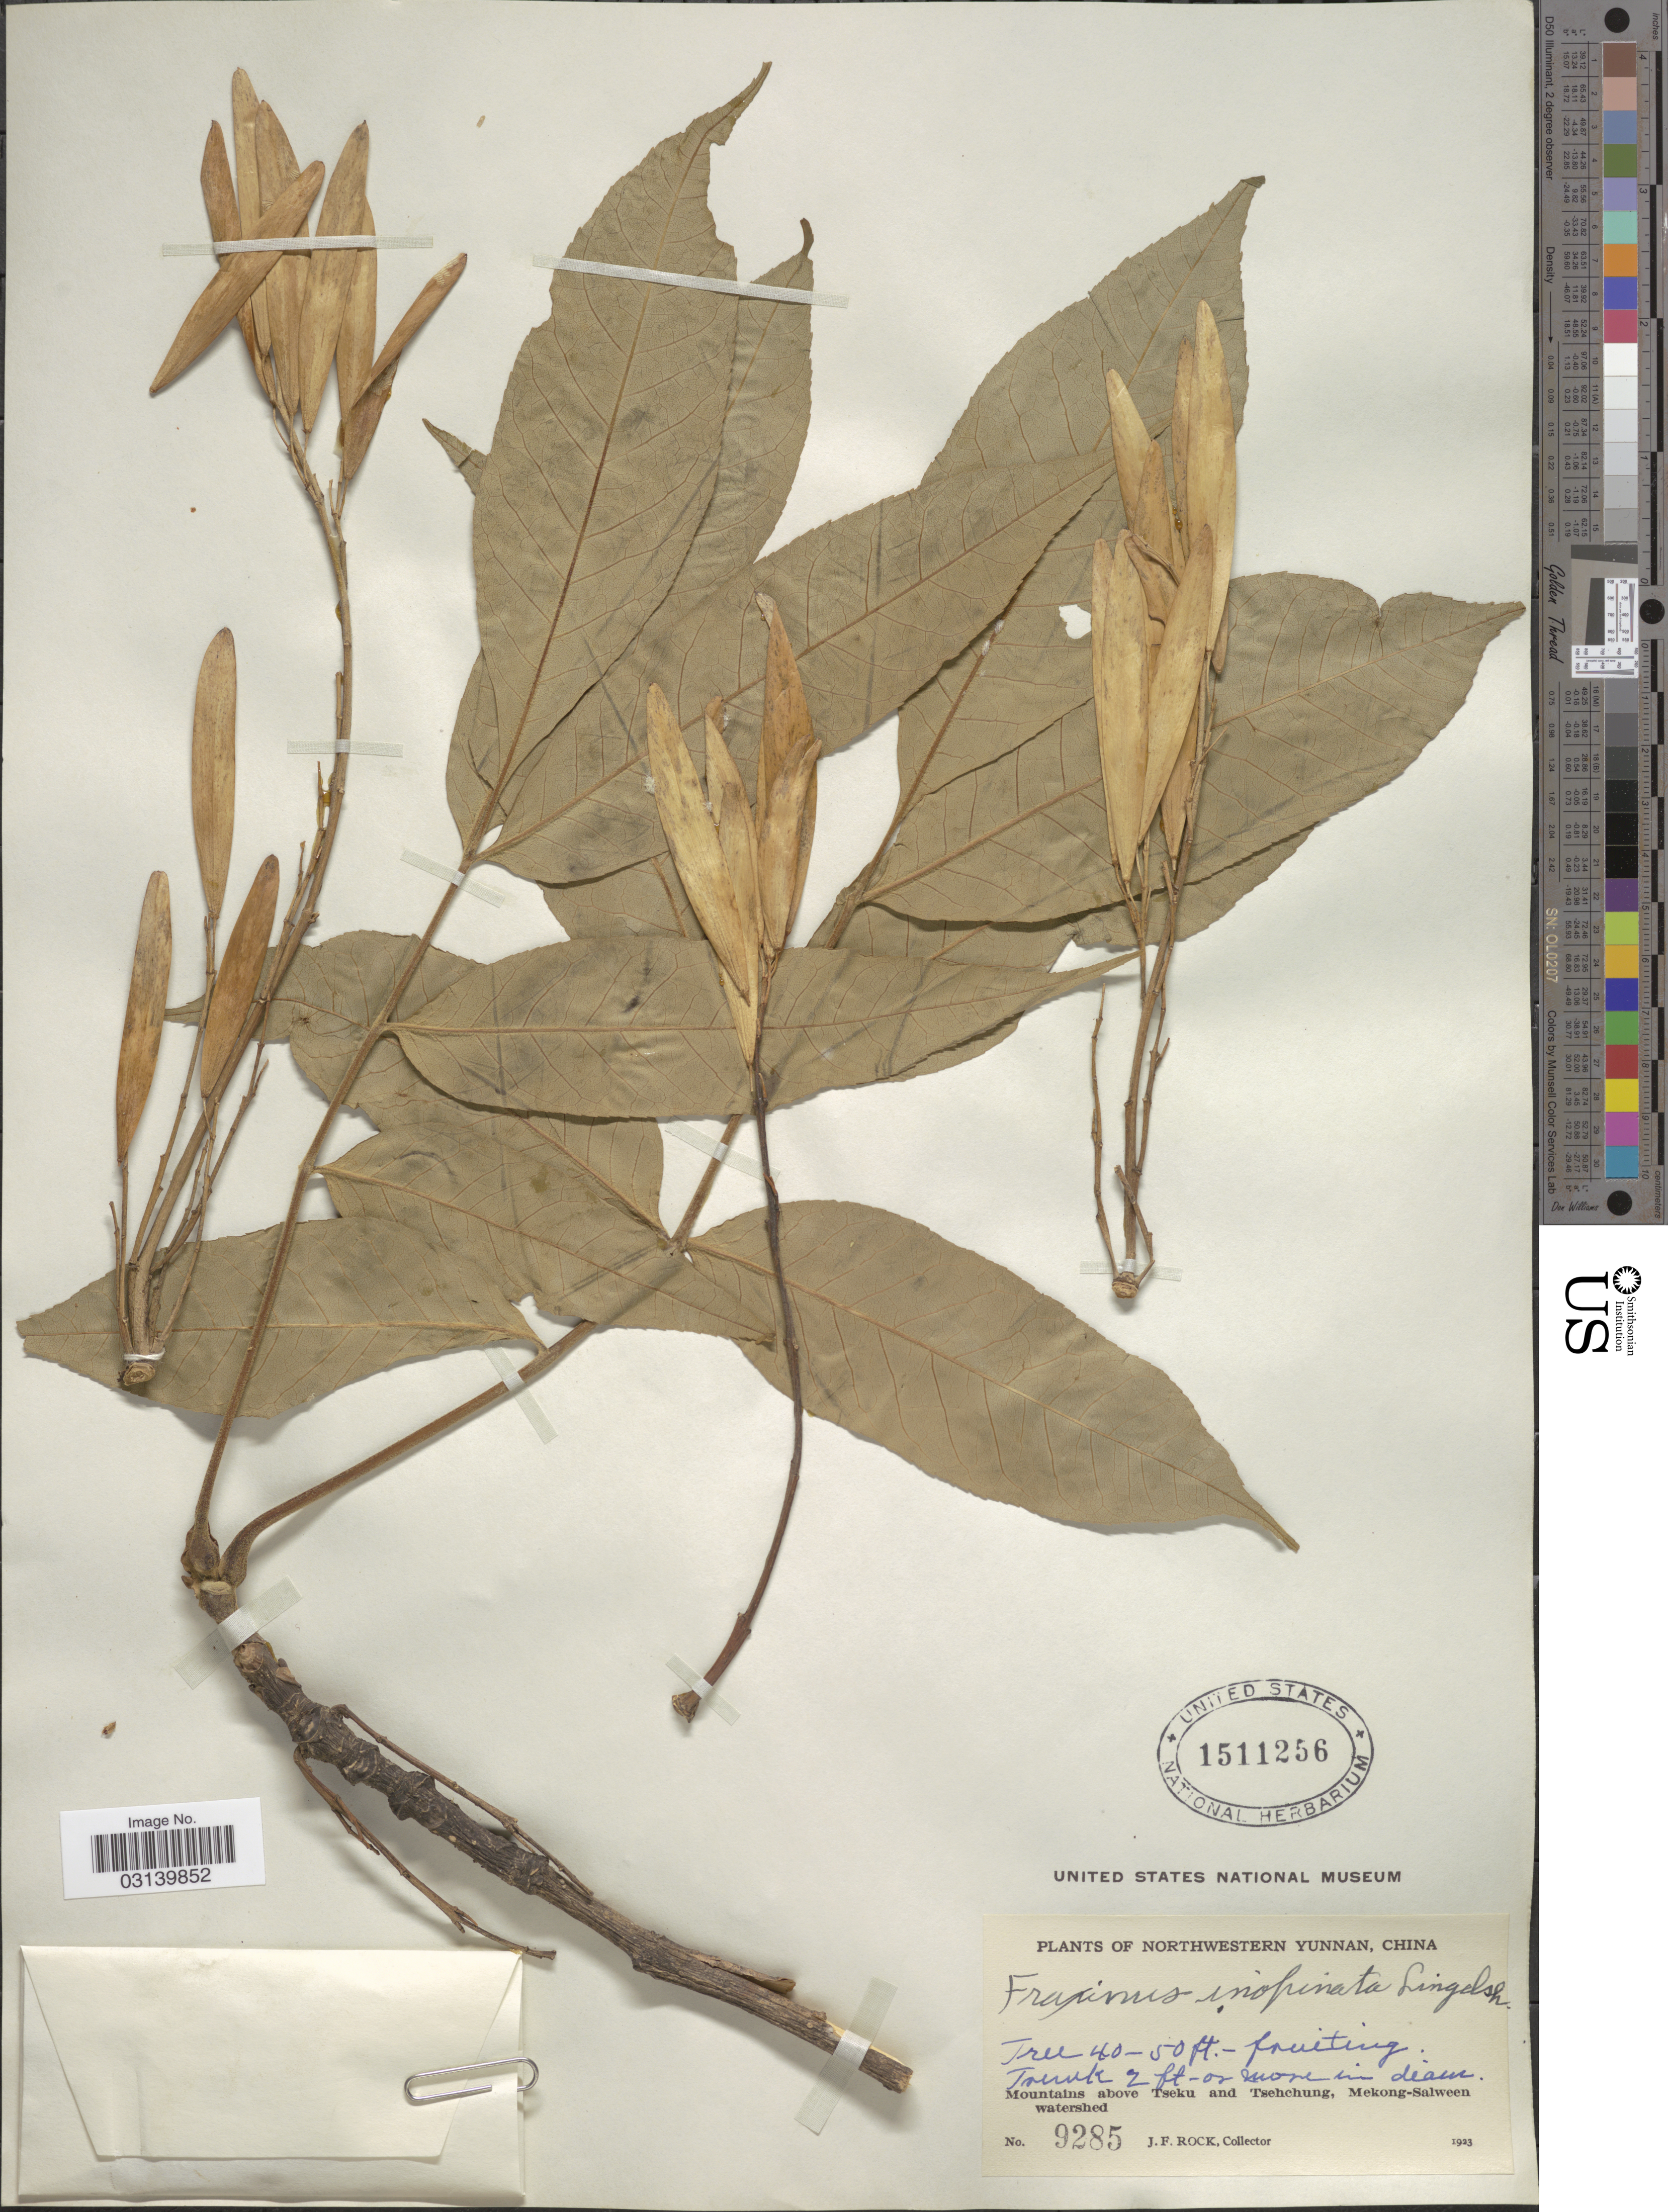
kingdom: Plantae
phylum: Tracheophyta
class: Magnoliopsida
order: Lamiales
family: Oleaceae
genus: Fraxinus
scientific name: Fraxinus inopinata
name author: Lingelsh. in Sarg.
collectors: J. Rock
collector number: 9285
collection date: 1923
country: China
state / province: Yunnan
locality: Northwestern Yunnan. Mountains above Tseku and Tsehchung, Mekong-Salween watershed.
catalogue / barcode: US 1511256